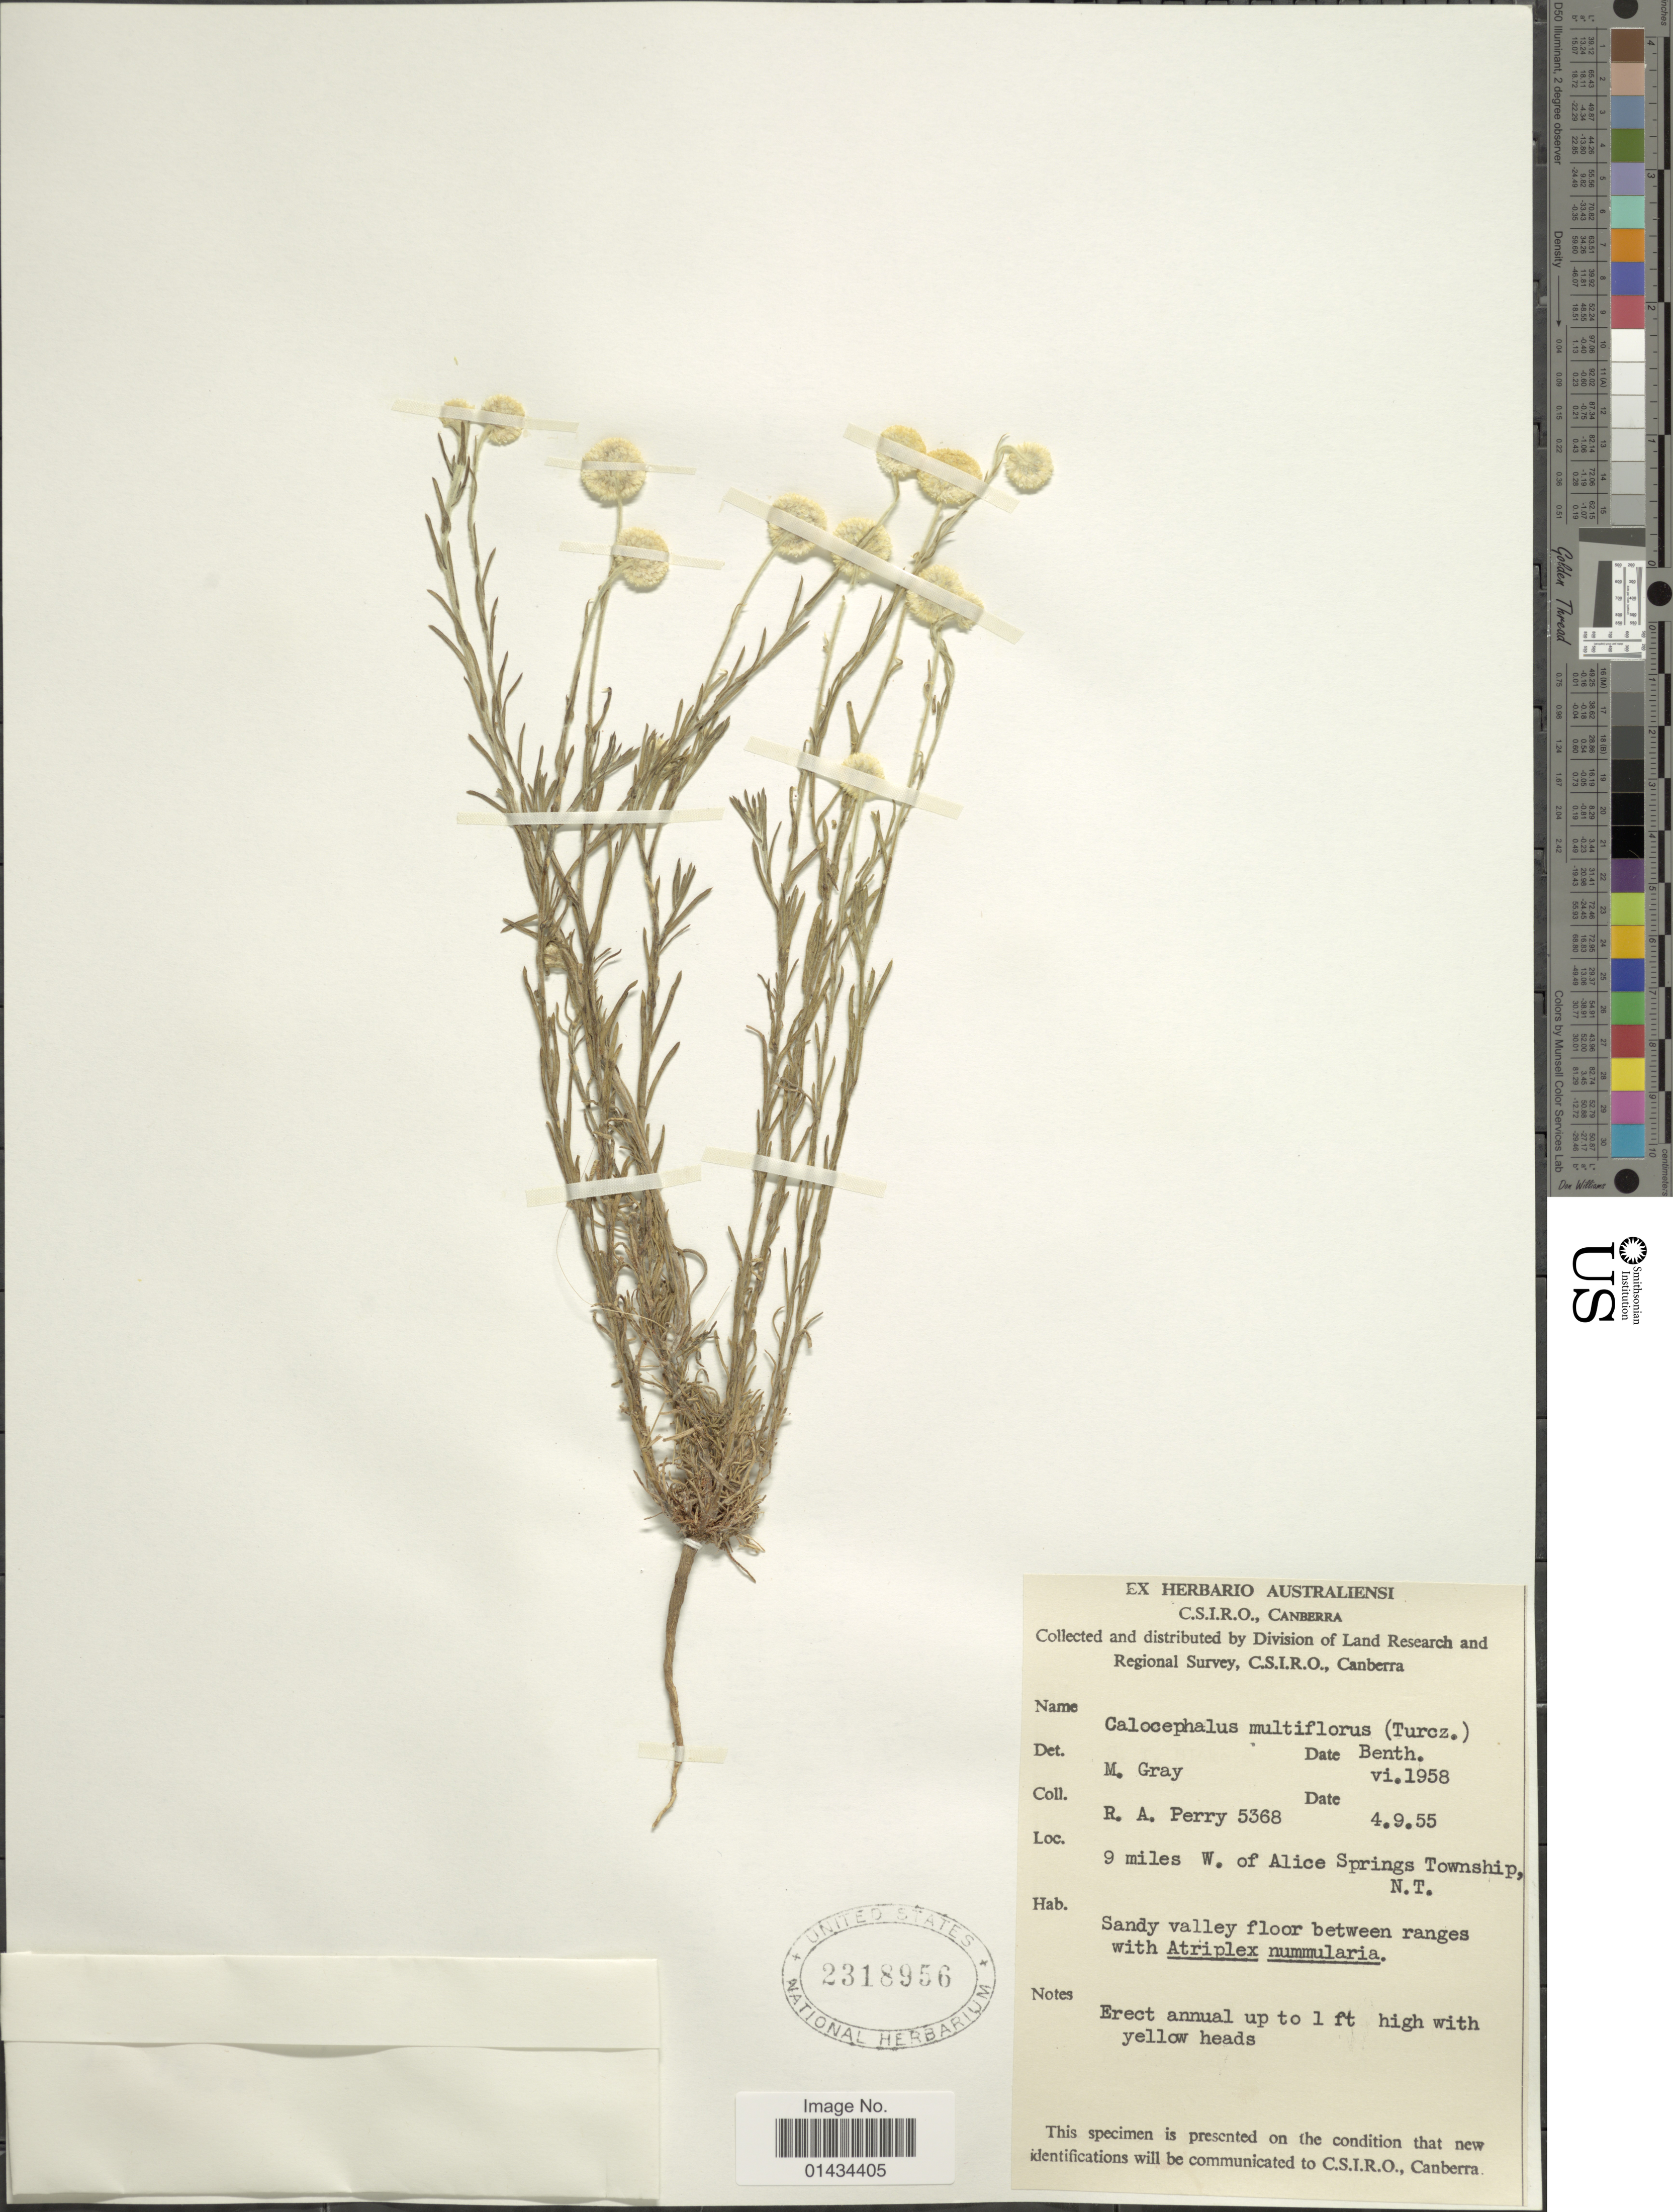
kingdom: Plantae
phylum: Tracheophyta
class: Magnoliopsida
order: Asterales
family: Asteraceae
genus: Calocephalus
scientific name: Calocephalus multiflorus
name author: (Turcz.) Benth.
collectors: Perry, R. A.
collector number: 5368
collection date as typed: Transcribed d/m/y: 4/9/55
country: Australia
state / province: Northern Territory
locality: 9 miles W. of Alice Springs Township, sandy valley floor between ranges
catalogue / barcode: US 2318956